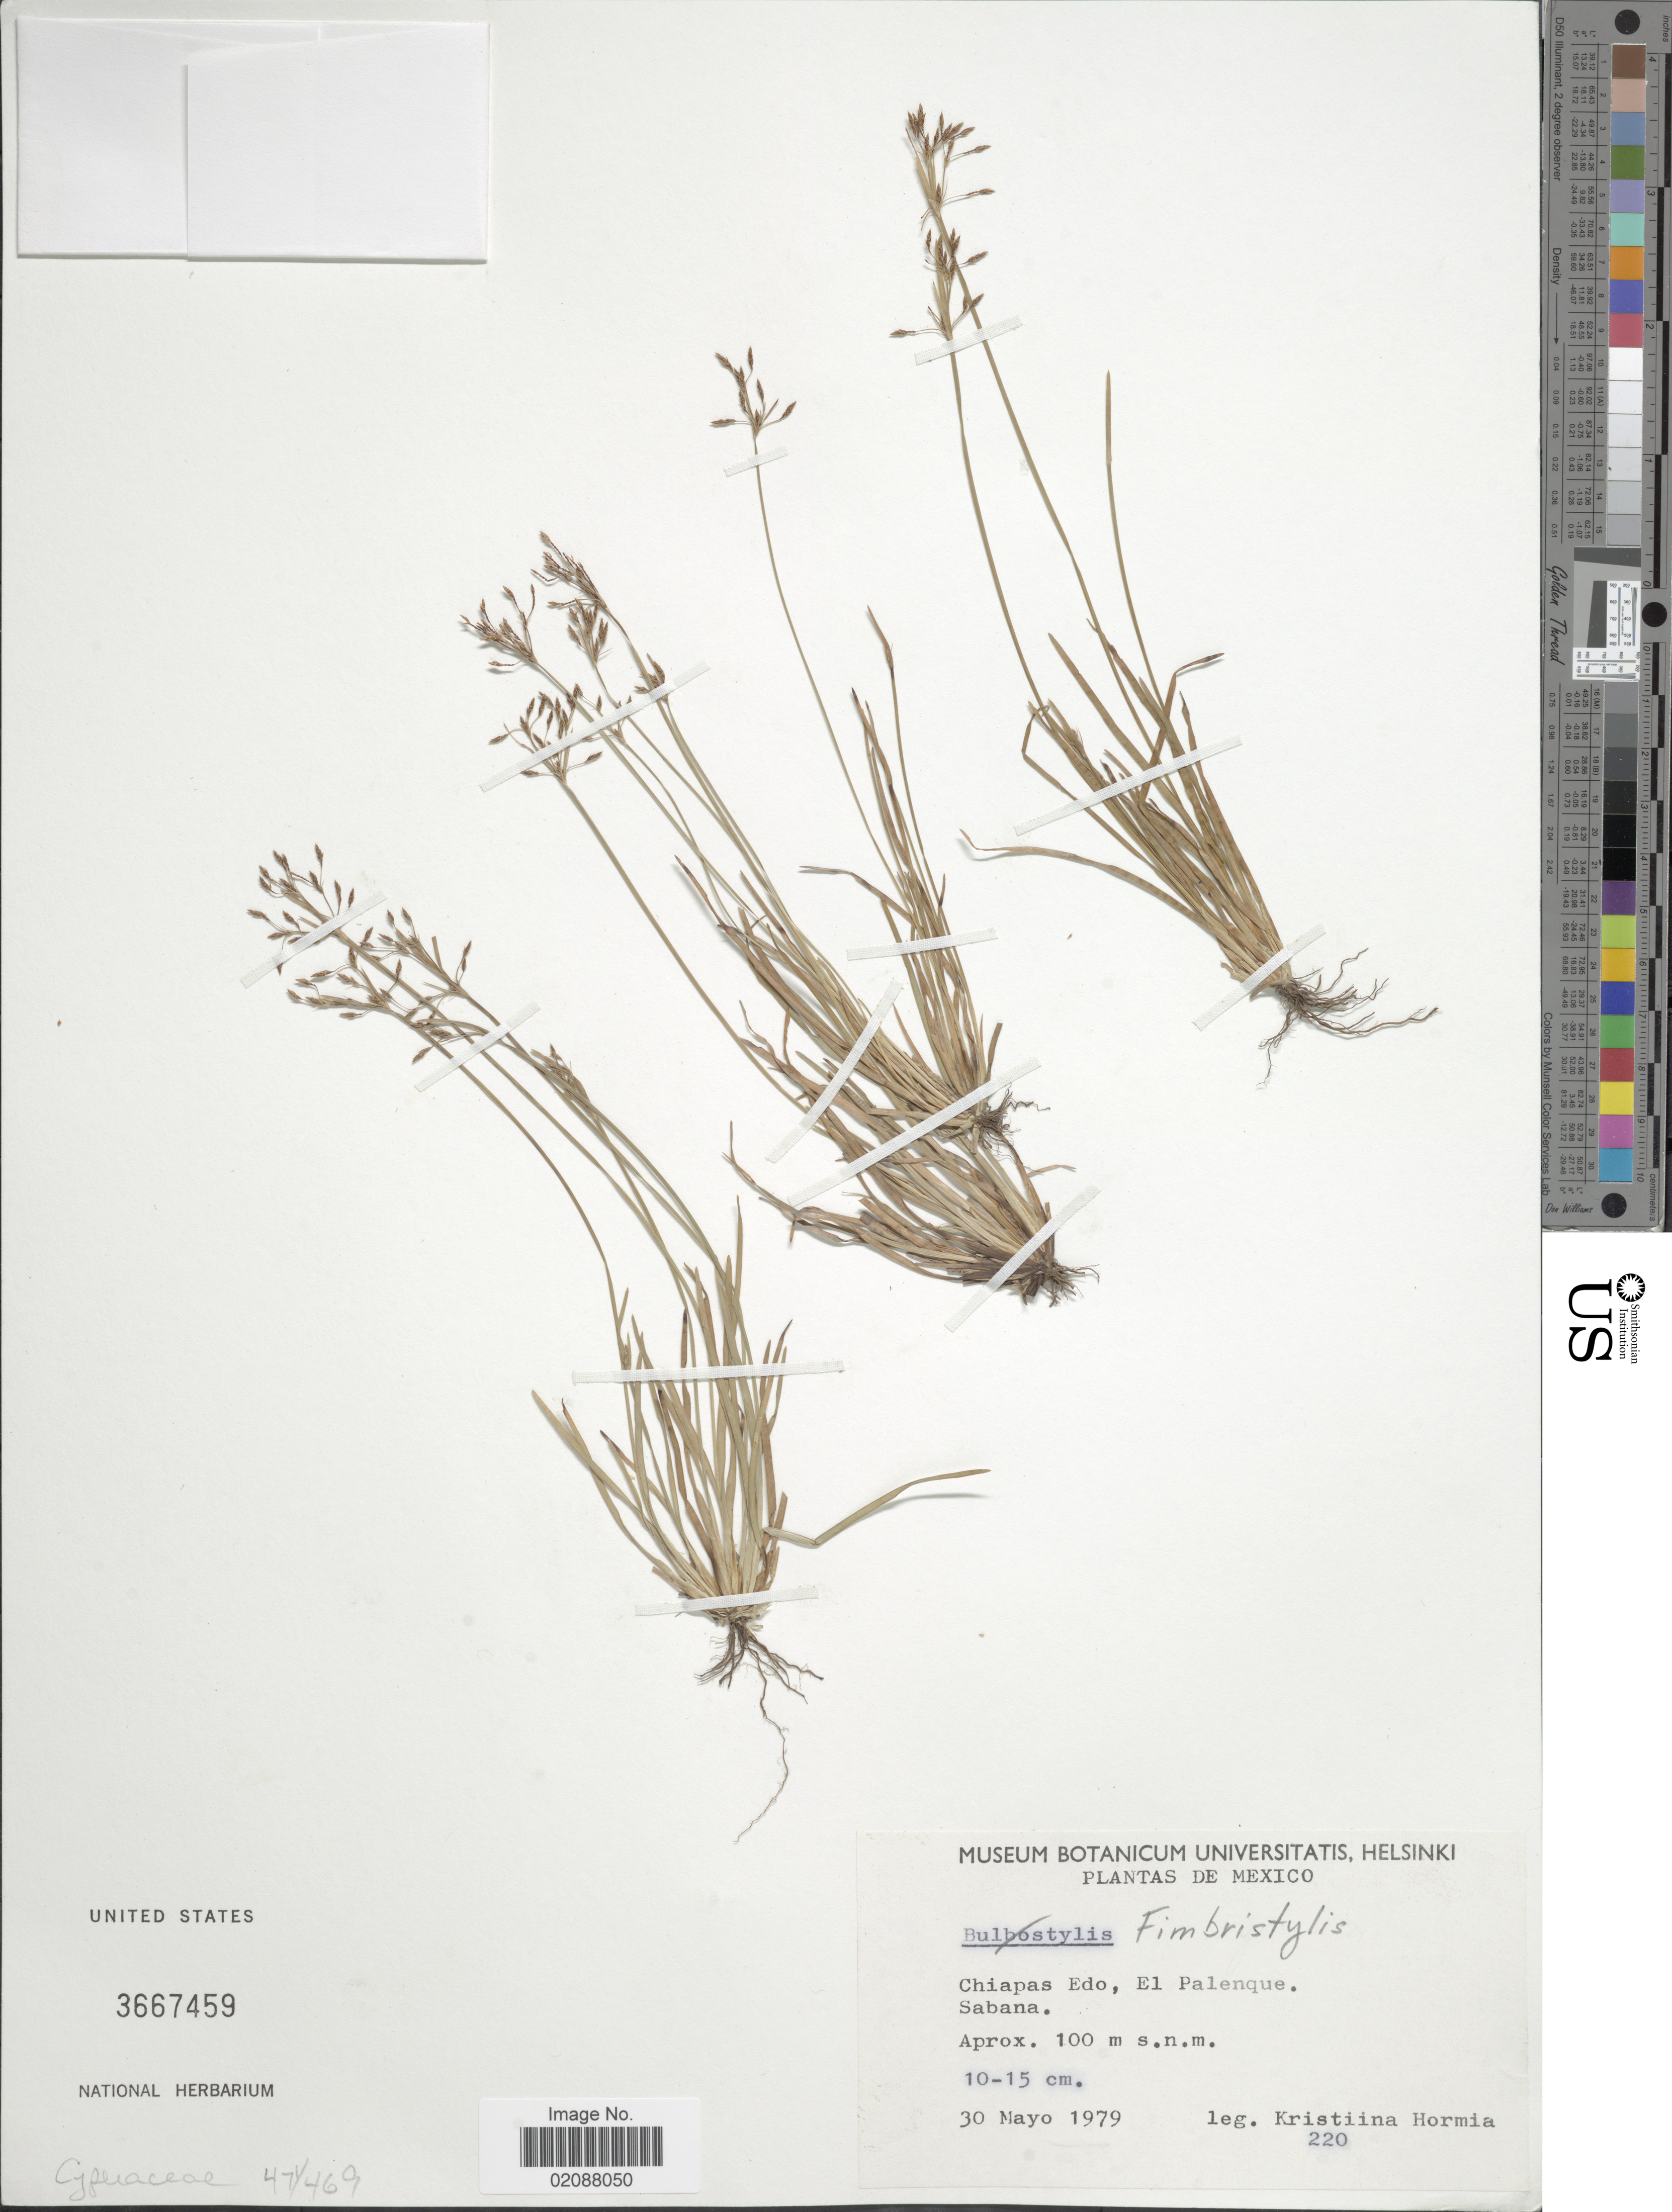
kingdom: Plantae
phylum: Tracheophyta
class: Liliopsida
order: Poales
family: Cyperaceae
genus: Fimbristylis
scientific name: Fimbristylis autumnalis (L.) Roem. & Schult.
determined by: Strong, Mark T., (BOT), Smithsonian Institution - National Museum of Natural History (UNITED STATES)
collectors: K. Hormia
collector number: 220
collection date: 1979-05-30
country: Mexico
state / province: Chiapas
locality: El Palenque, Sabana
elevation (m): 100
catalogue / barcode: US 3667459